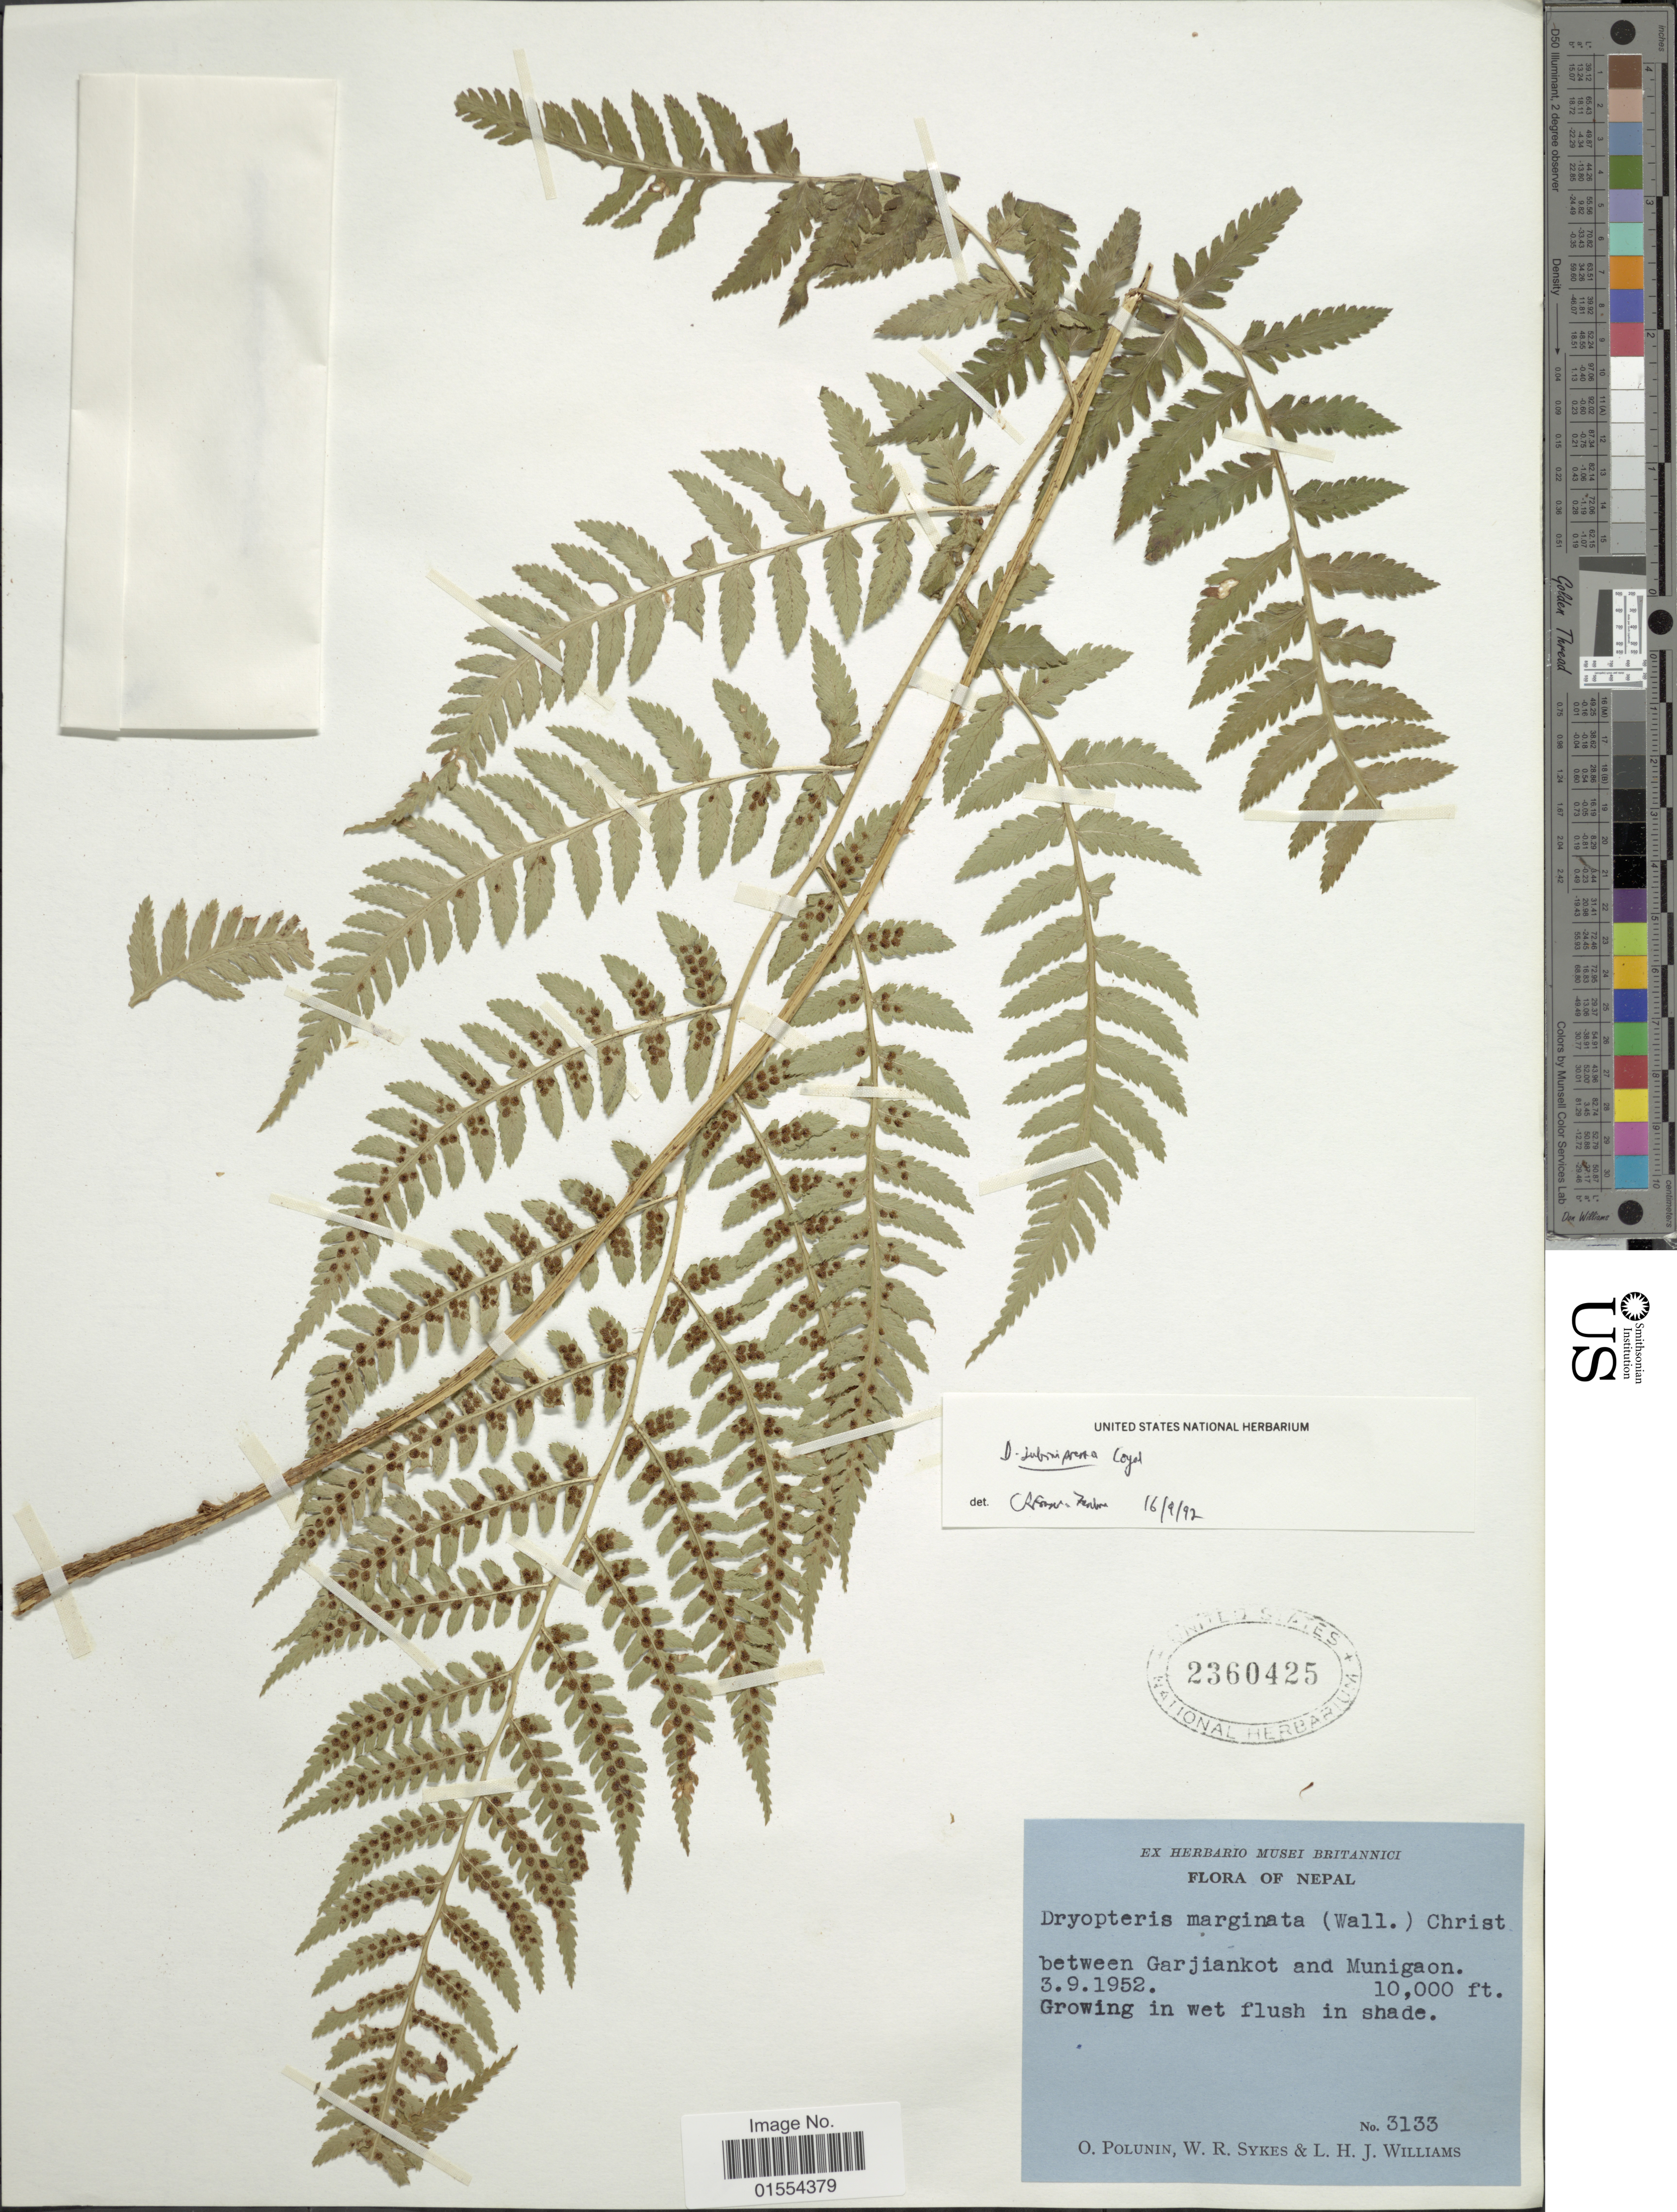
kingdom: Plantae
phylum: Tracheophyta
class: Polypodiopsida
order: Polypodiales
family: Dryopteridaceae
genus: Dryopteris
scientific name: Dryopteris marginata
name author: Christ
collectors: O. V. Polunin, W. R. Sykes & L. H. J. Williams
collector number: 3133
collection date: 1952-09-03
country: Nepal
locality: Nepal, between Garjiankot and Munigaon.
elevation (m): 3048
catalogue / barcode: US 2360425